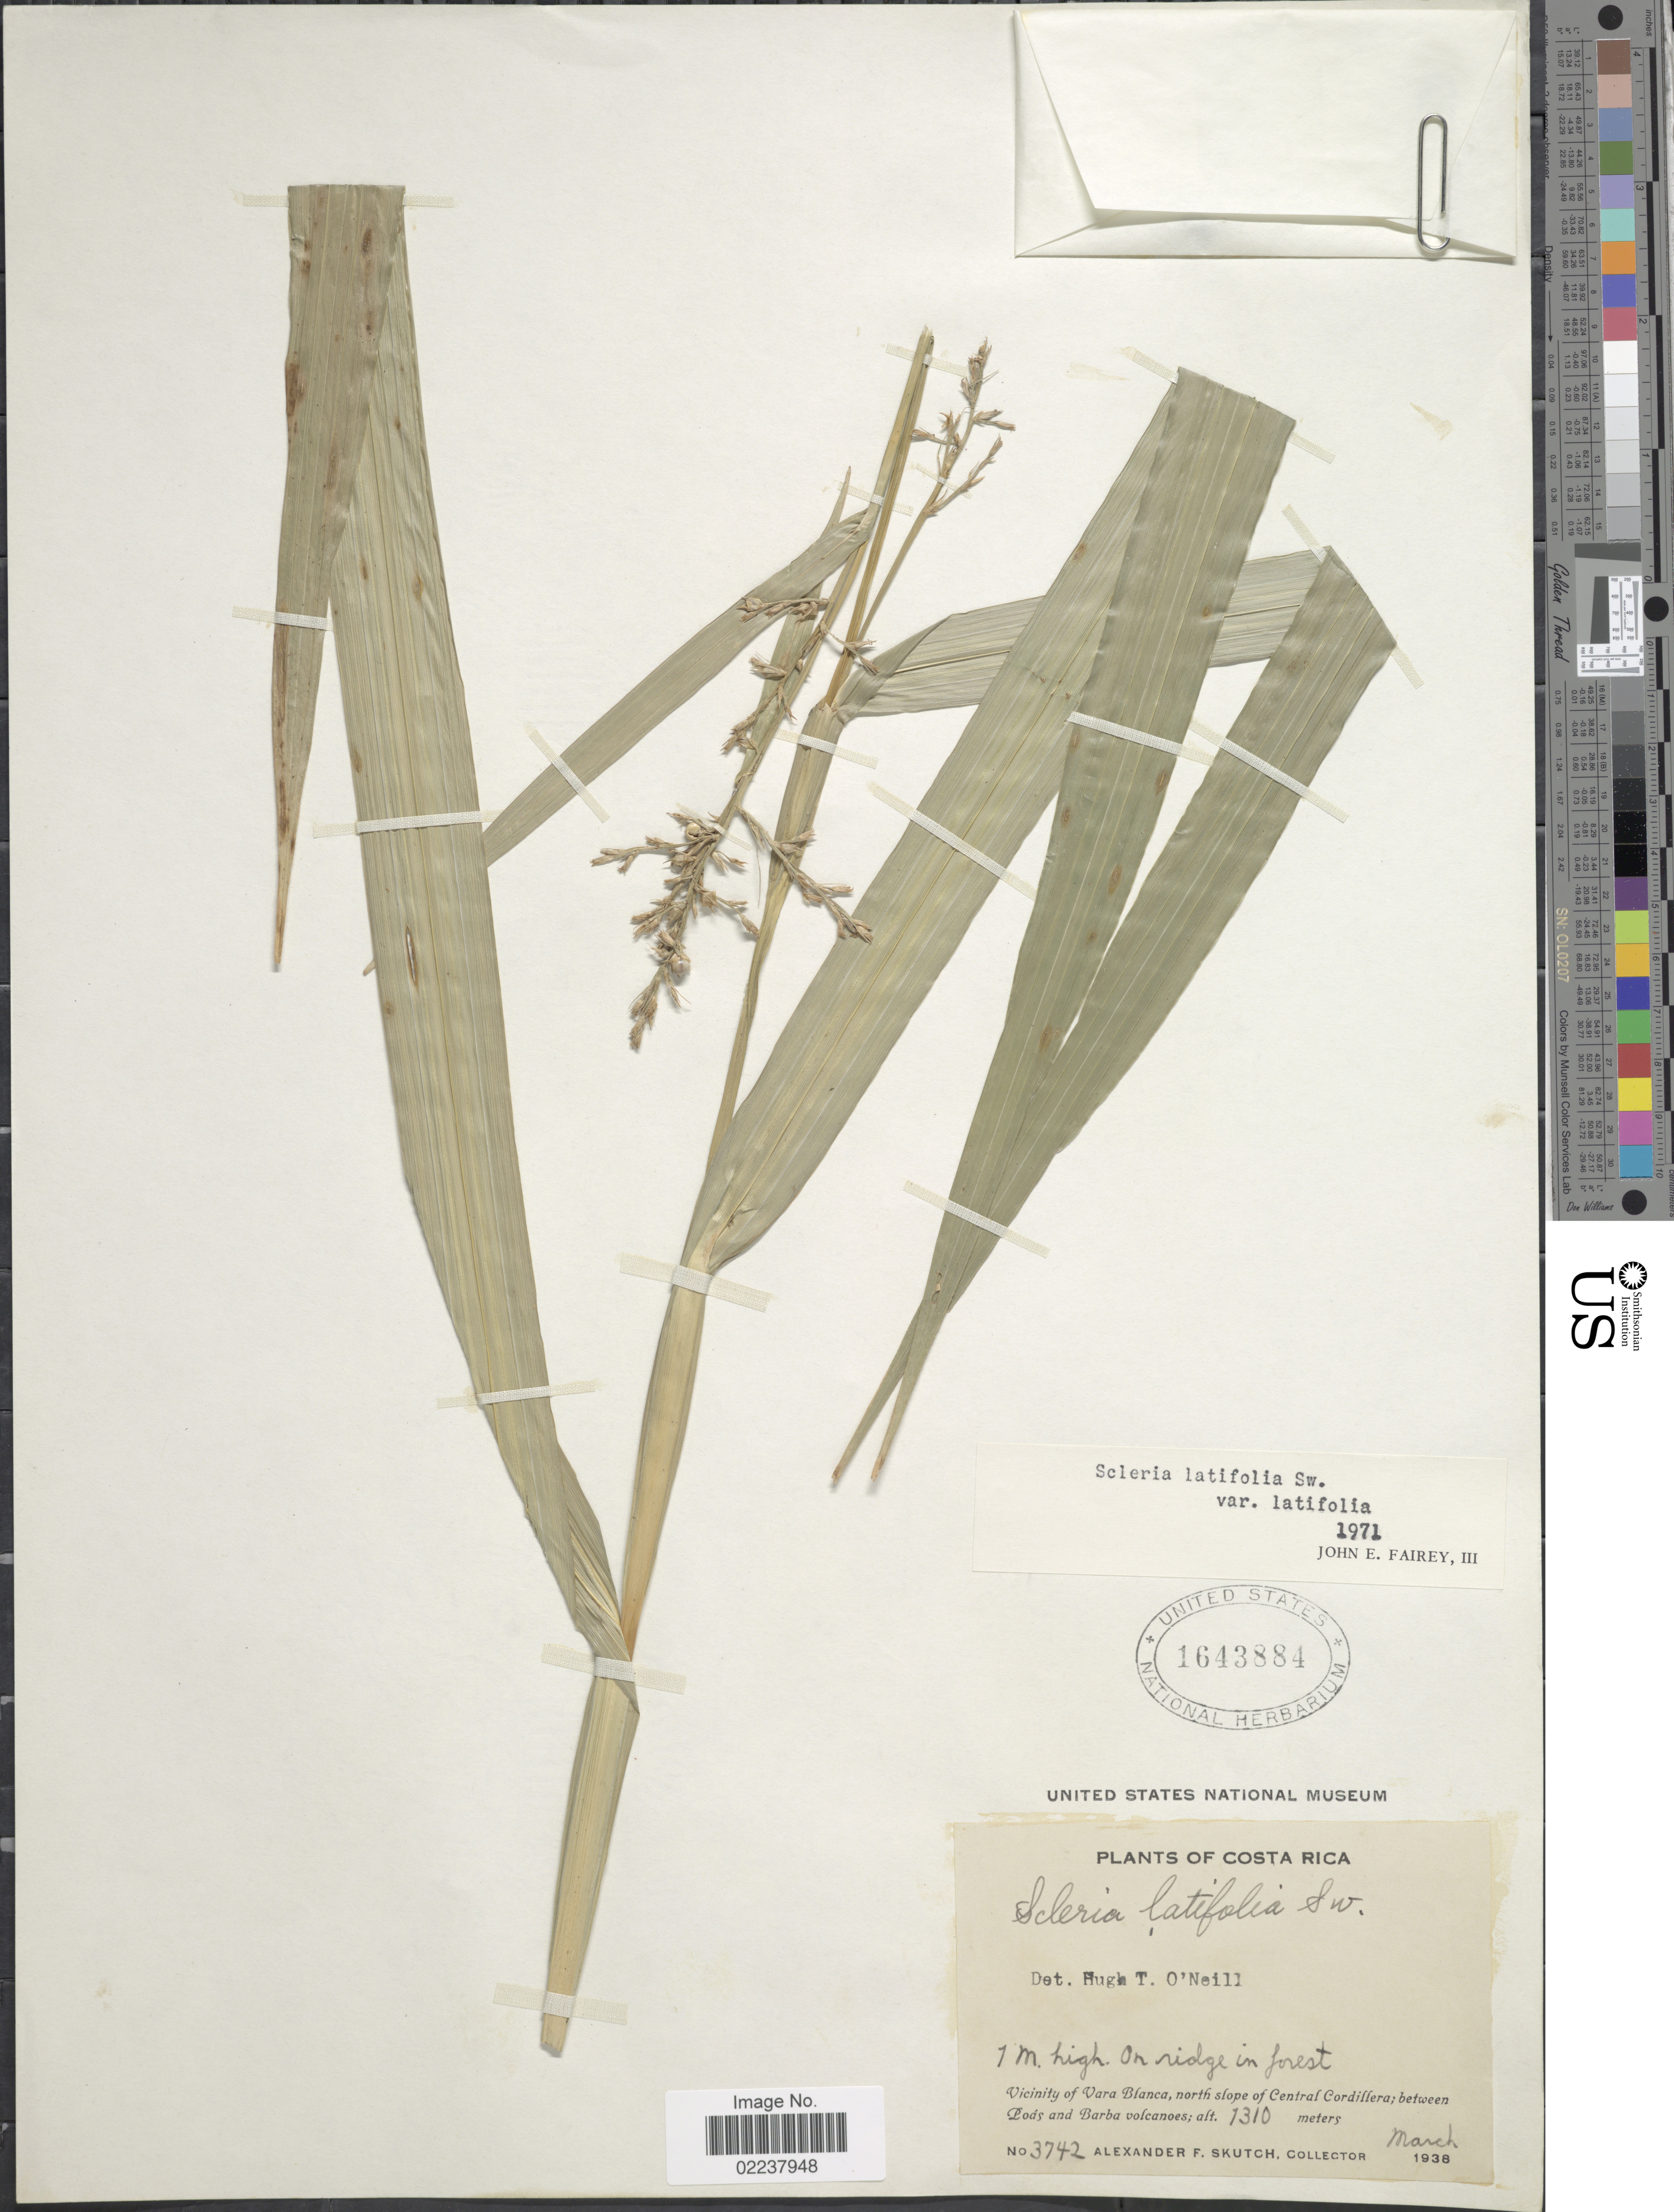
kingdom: Plantae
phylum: Tracheophyta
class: Liliopsida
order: Poales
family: Cyperaceae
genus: Scleria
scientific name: Scleria latifolia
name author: Sw.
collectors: A. F. Skutch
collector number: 3742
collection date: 1938-03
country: Costa Rica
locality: Vicinity of Vara Blanca, north slope of Cenrtral Cordilleral; between Pods and Barba volcanoes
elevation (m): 1310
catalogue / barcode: US 1643884